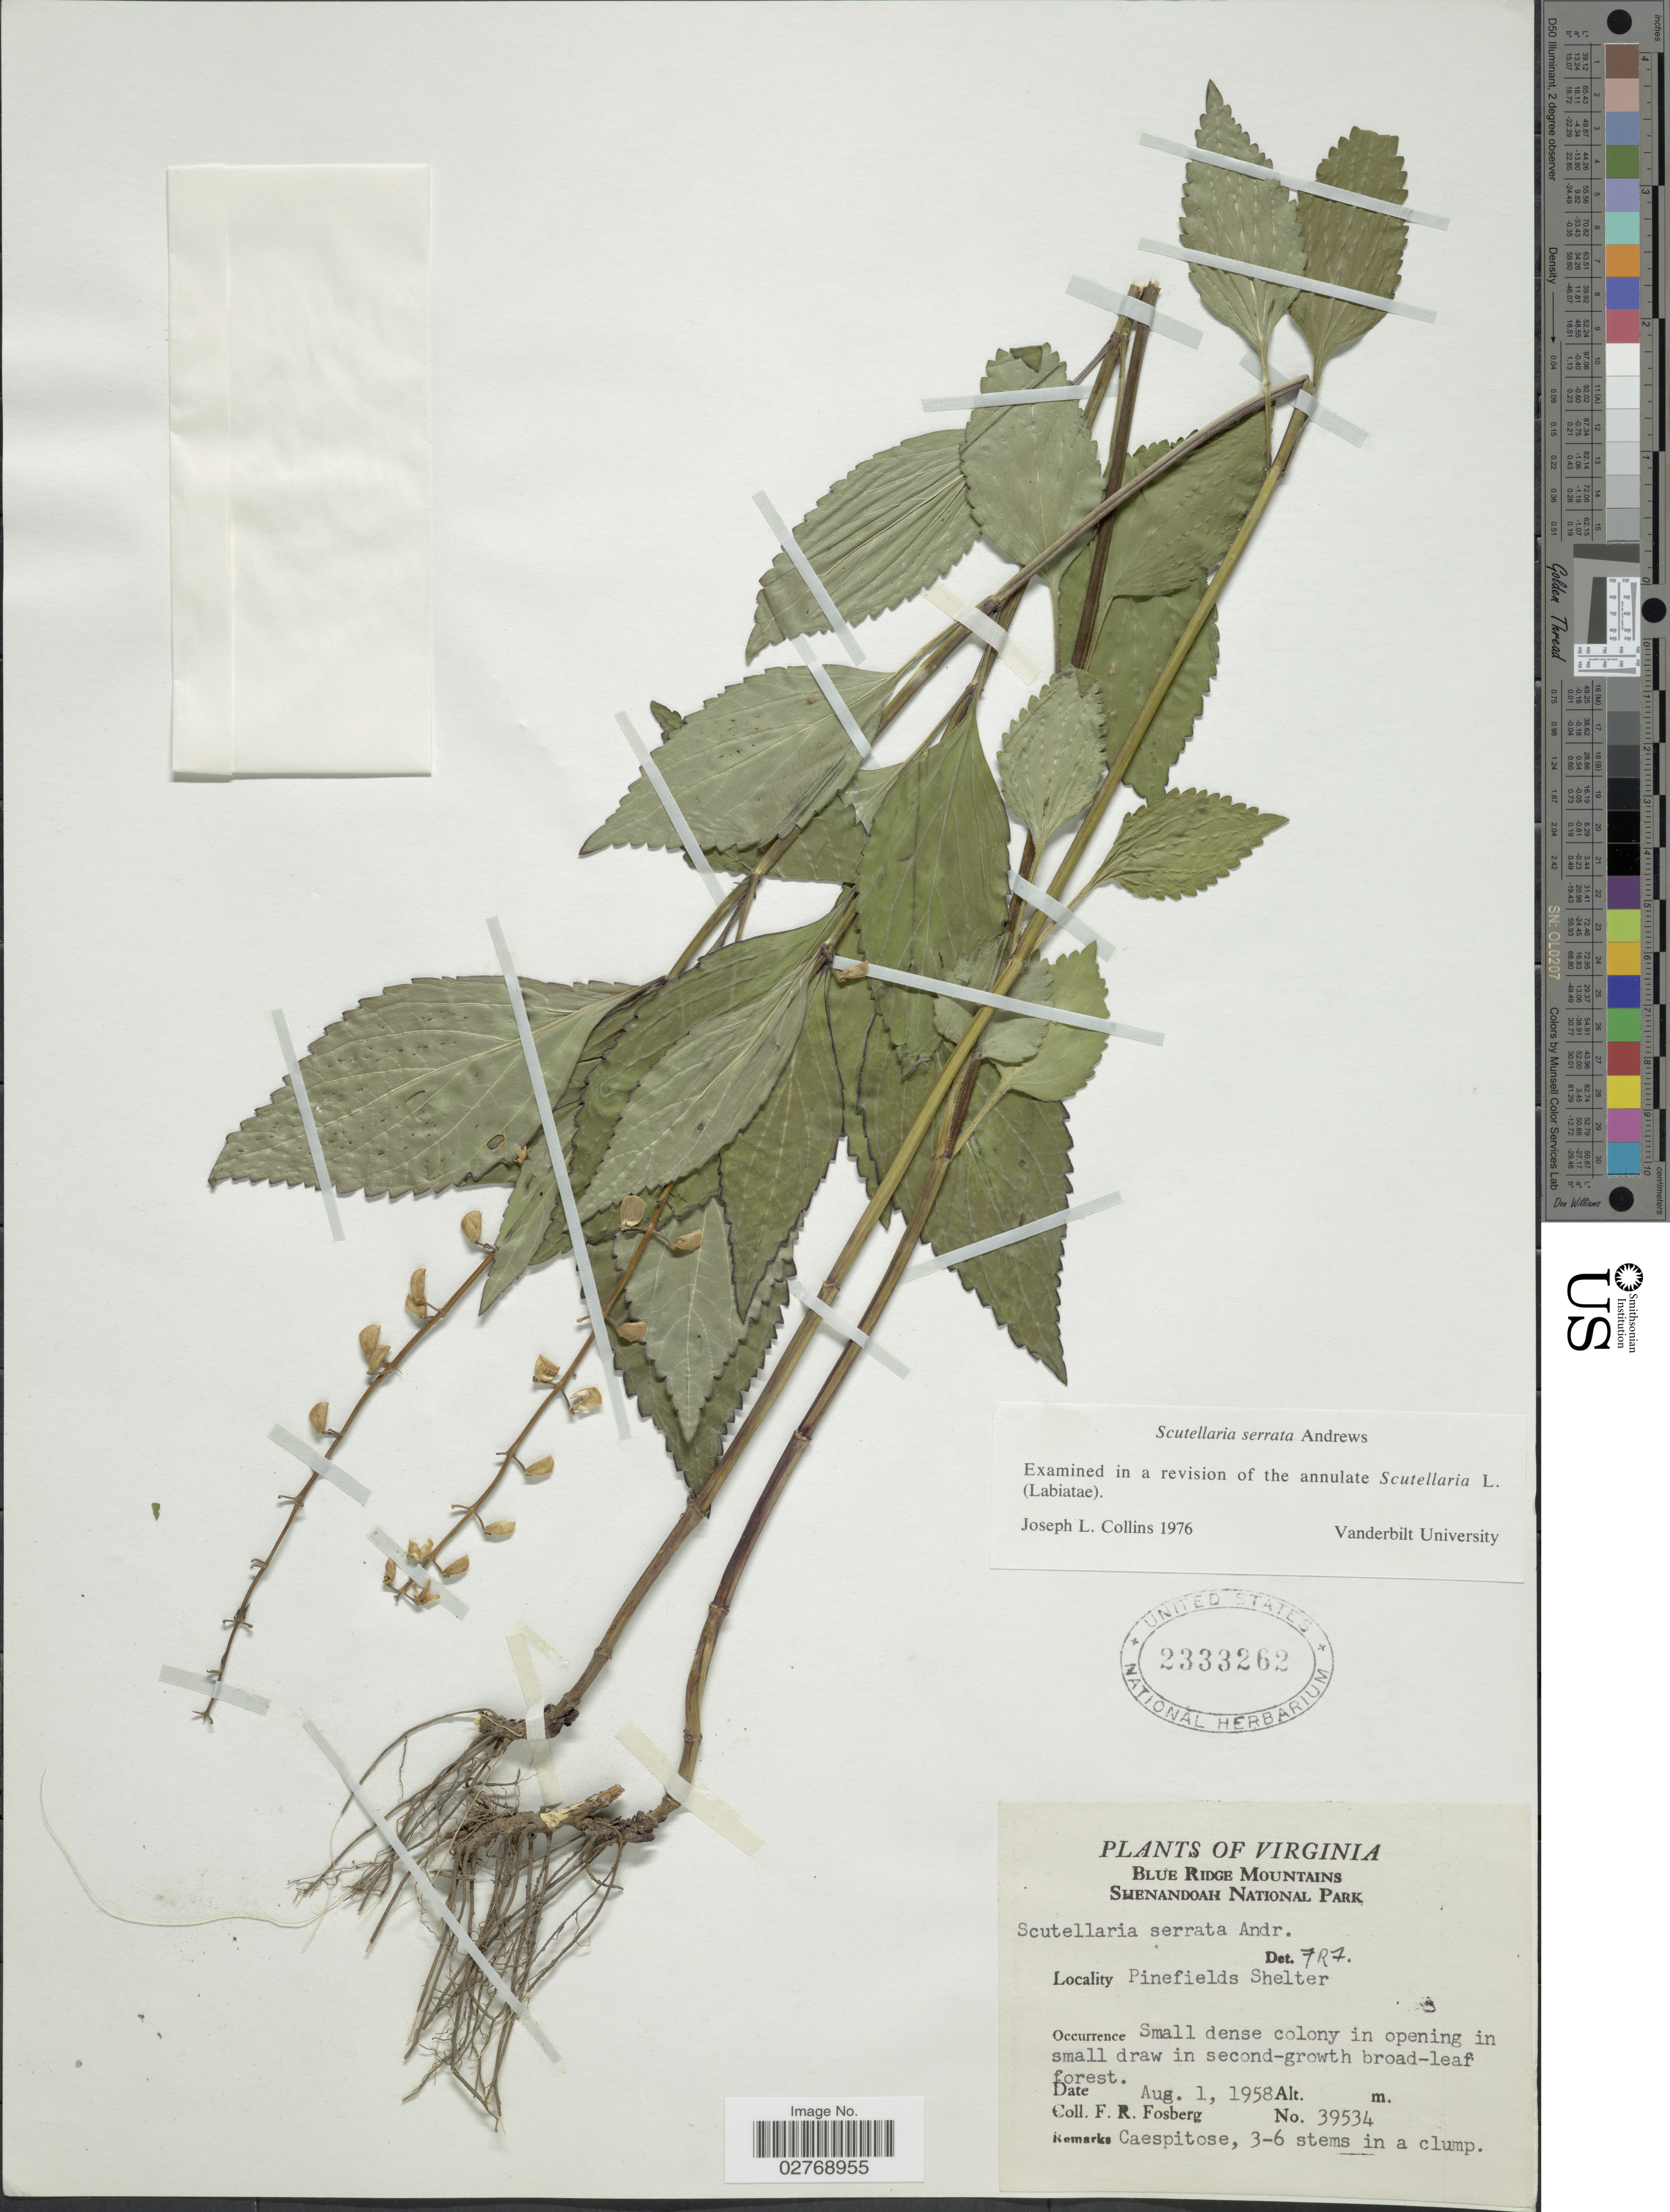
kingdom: Plantae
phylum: Tracheophyta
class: Magnoliopsida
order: Lamiales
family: Lamiaceae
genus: Scutellaria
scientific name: Scutellaria serrata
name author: Andrews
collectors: F. R. Fosberg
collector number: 39534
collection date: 1958-08-01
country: United States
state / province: Virginia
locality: Blue Ridge Mountains. Shenandoah National Park. Pinefields Shelter.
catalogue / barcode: US 2333262